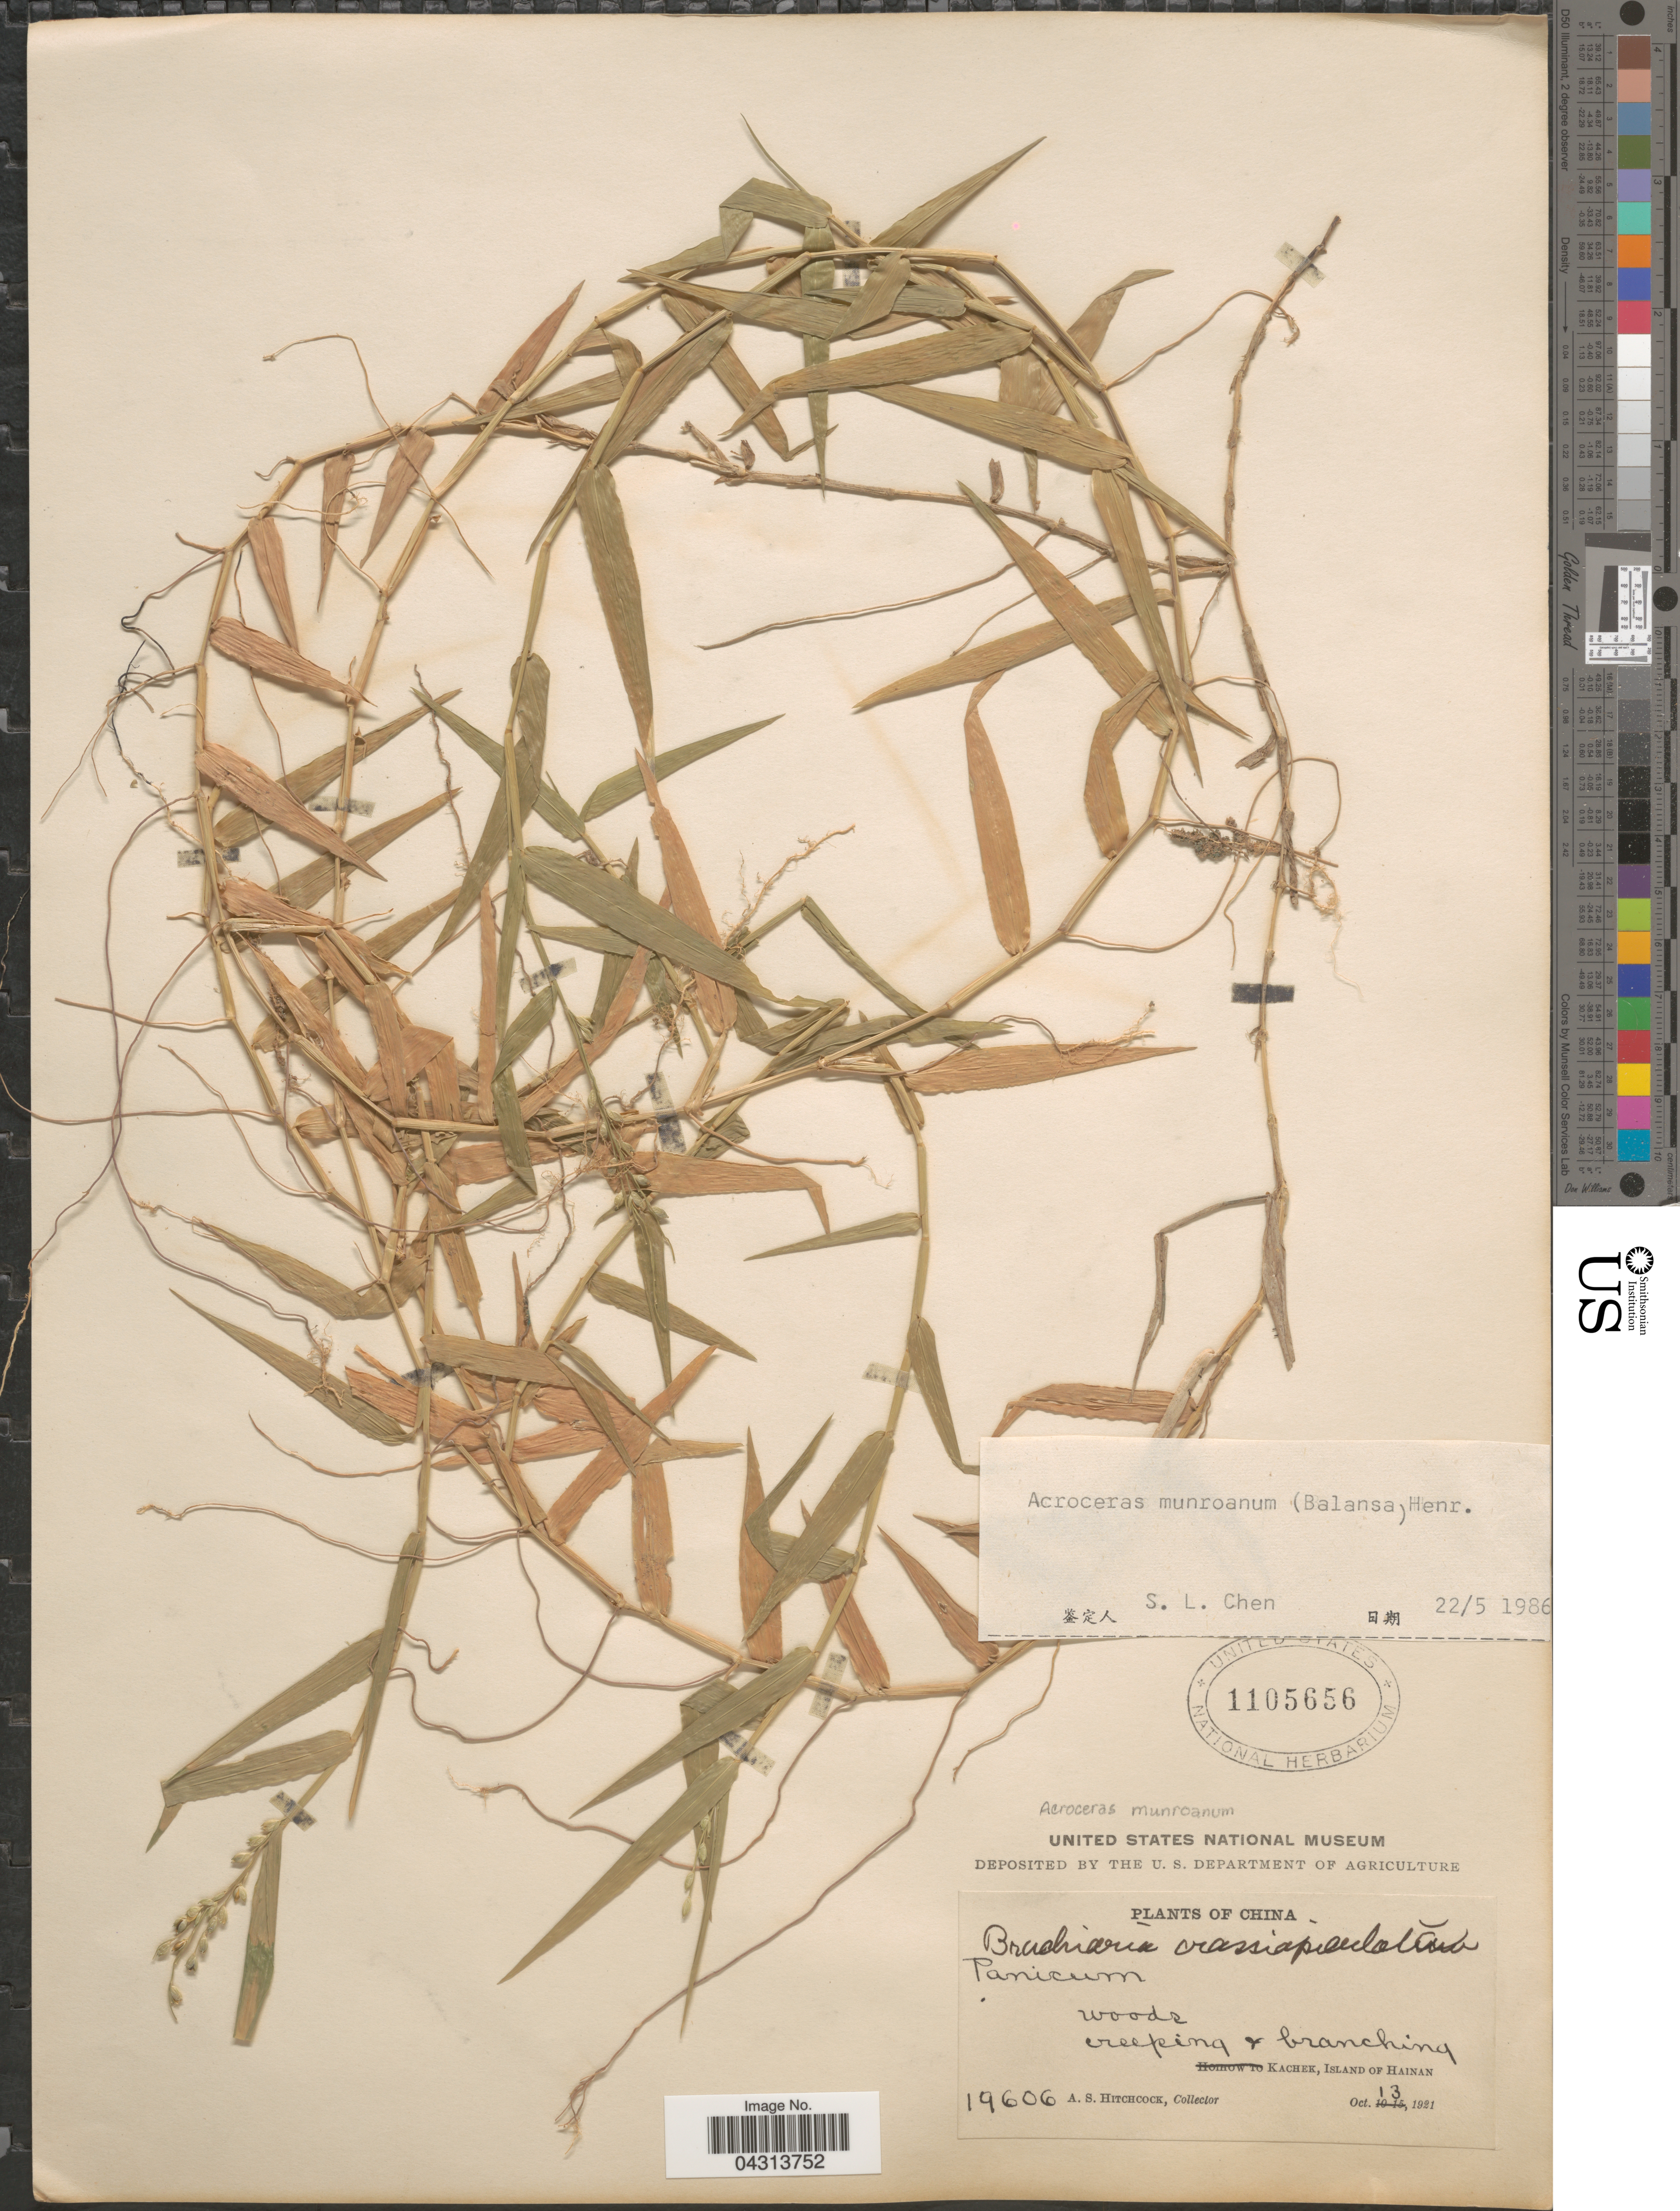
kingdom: Plantae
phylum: Tracheophyta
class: Liliopsida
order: Poales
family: Poaceae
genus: Acroceras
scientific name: Acroceras munroanum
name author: (Steud.) Henr.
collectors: A. S. Hitchcock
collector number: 19606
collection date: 1921-10-13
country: China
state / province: Hainan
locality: Kachek, Island of Hainan.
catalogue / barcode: US 1105656